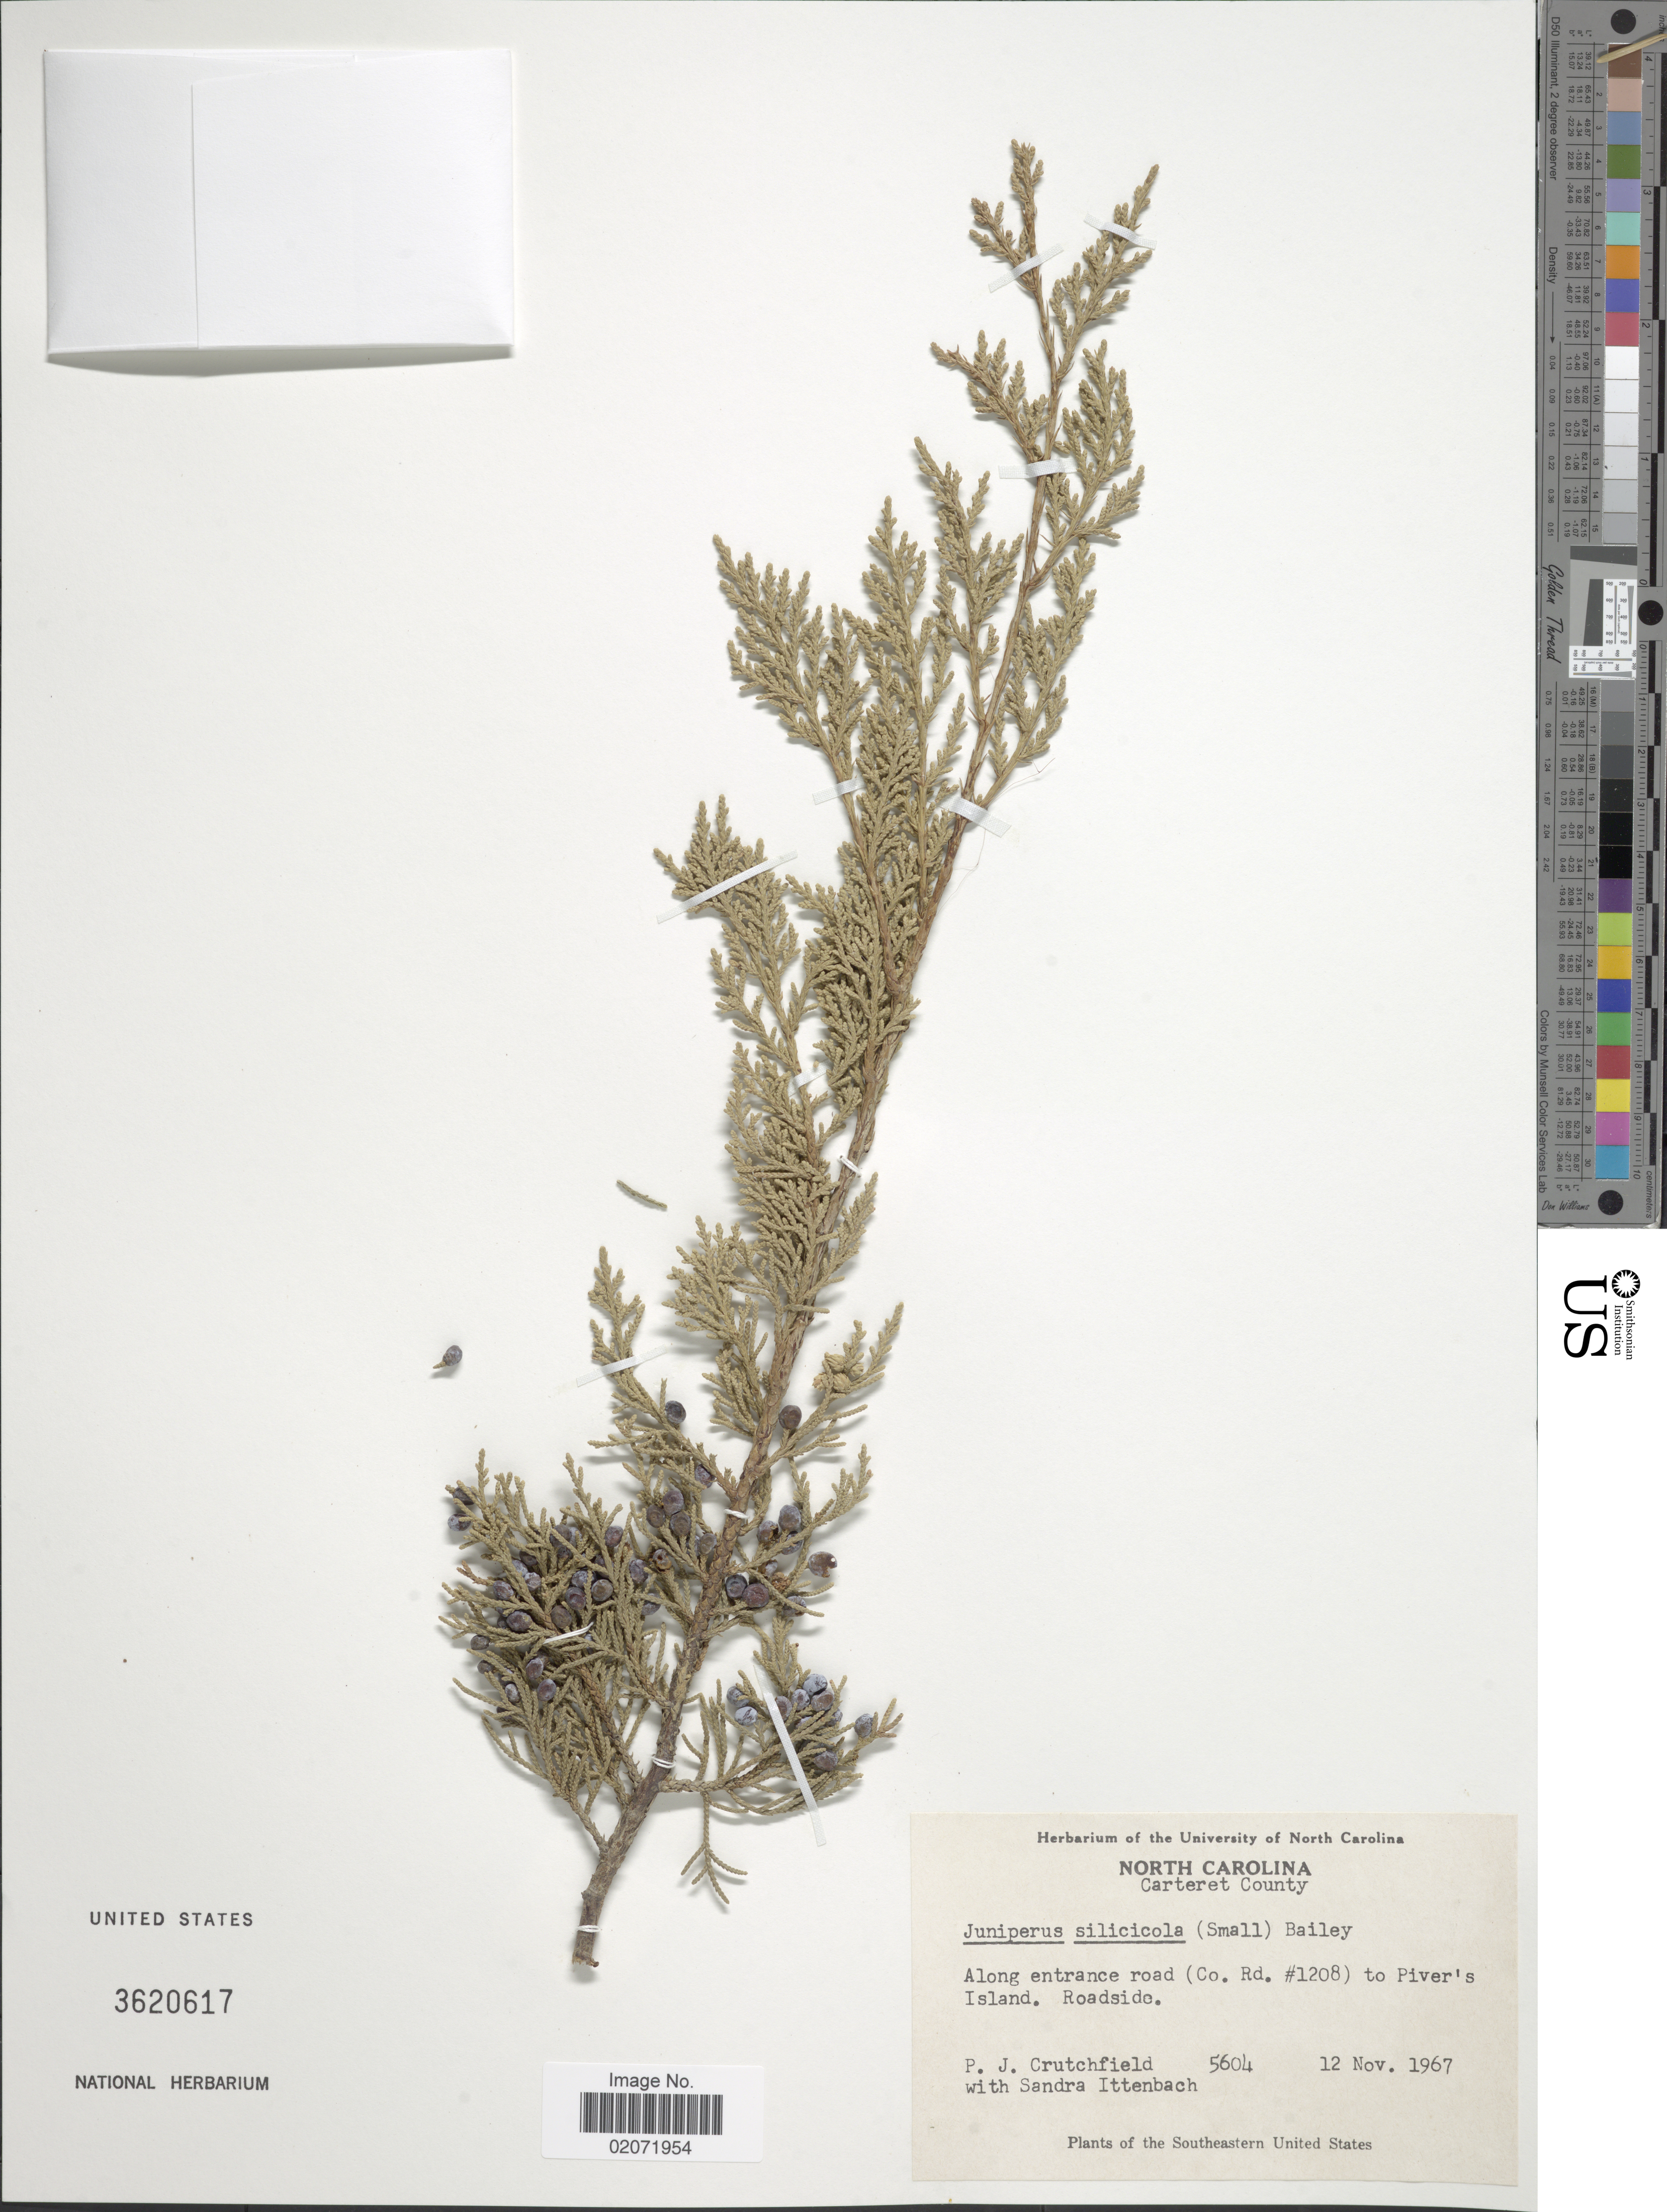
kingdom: Plantae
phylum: Tracheophyta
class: Pinopsida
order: Pinales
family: Cupressaceae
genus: Juniperus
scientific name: Juniperus silicicola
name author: (Small) L.H. Bailey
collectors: P. Crutchfield & S. Ittenbach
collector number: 5604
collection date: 1967-11-12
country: United States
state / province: North Carolina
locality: Carteret County, Along entrance road (Co. Rd. #1208) to Piver's Island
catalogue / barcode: US 3620617